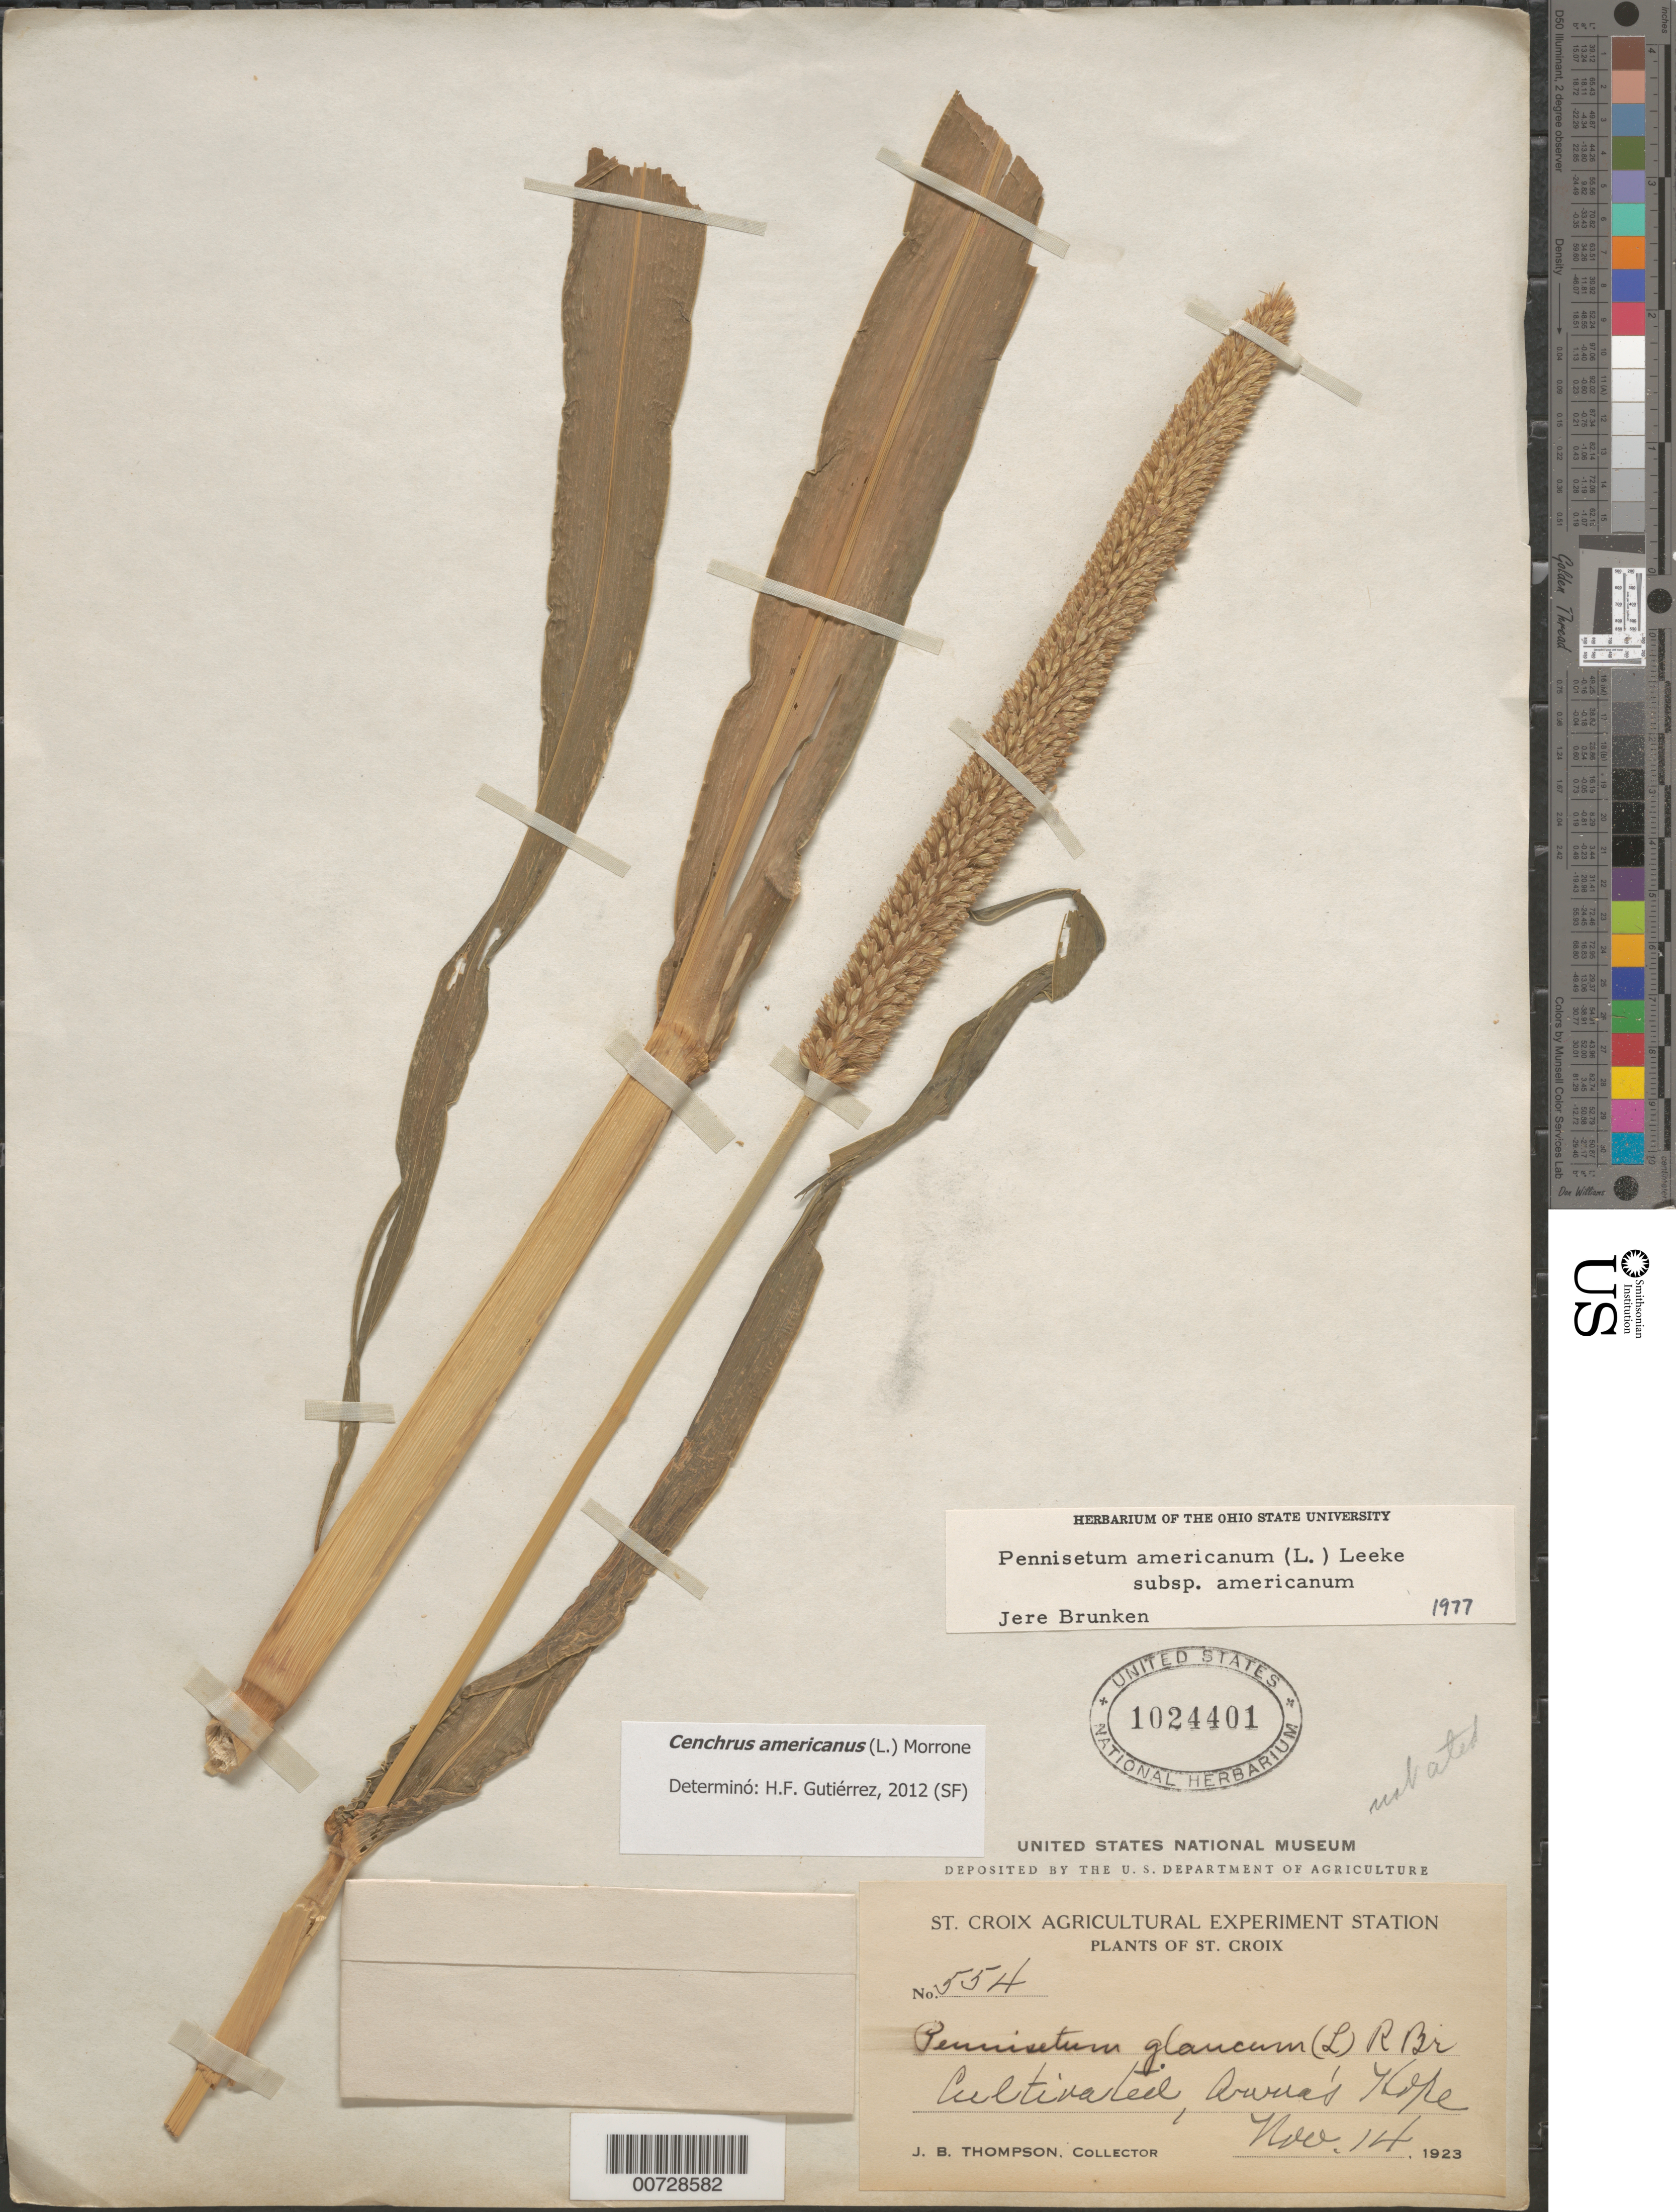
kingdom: Plantae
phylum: Tracheophyta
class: Liliopsida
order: Poales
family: Poaceae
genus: Cenchrus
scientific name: Cenchrus americanus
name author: (L.) Morrone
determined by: Gutiérrez, H. F.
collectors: J. B. Thompson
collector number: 554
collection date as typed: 14 Nov 1923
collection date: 1923-11-14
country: U.S. Virgin Islands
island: St. Croix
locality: Anna's Hope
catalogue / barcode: US 1024401